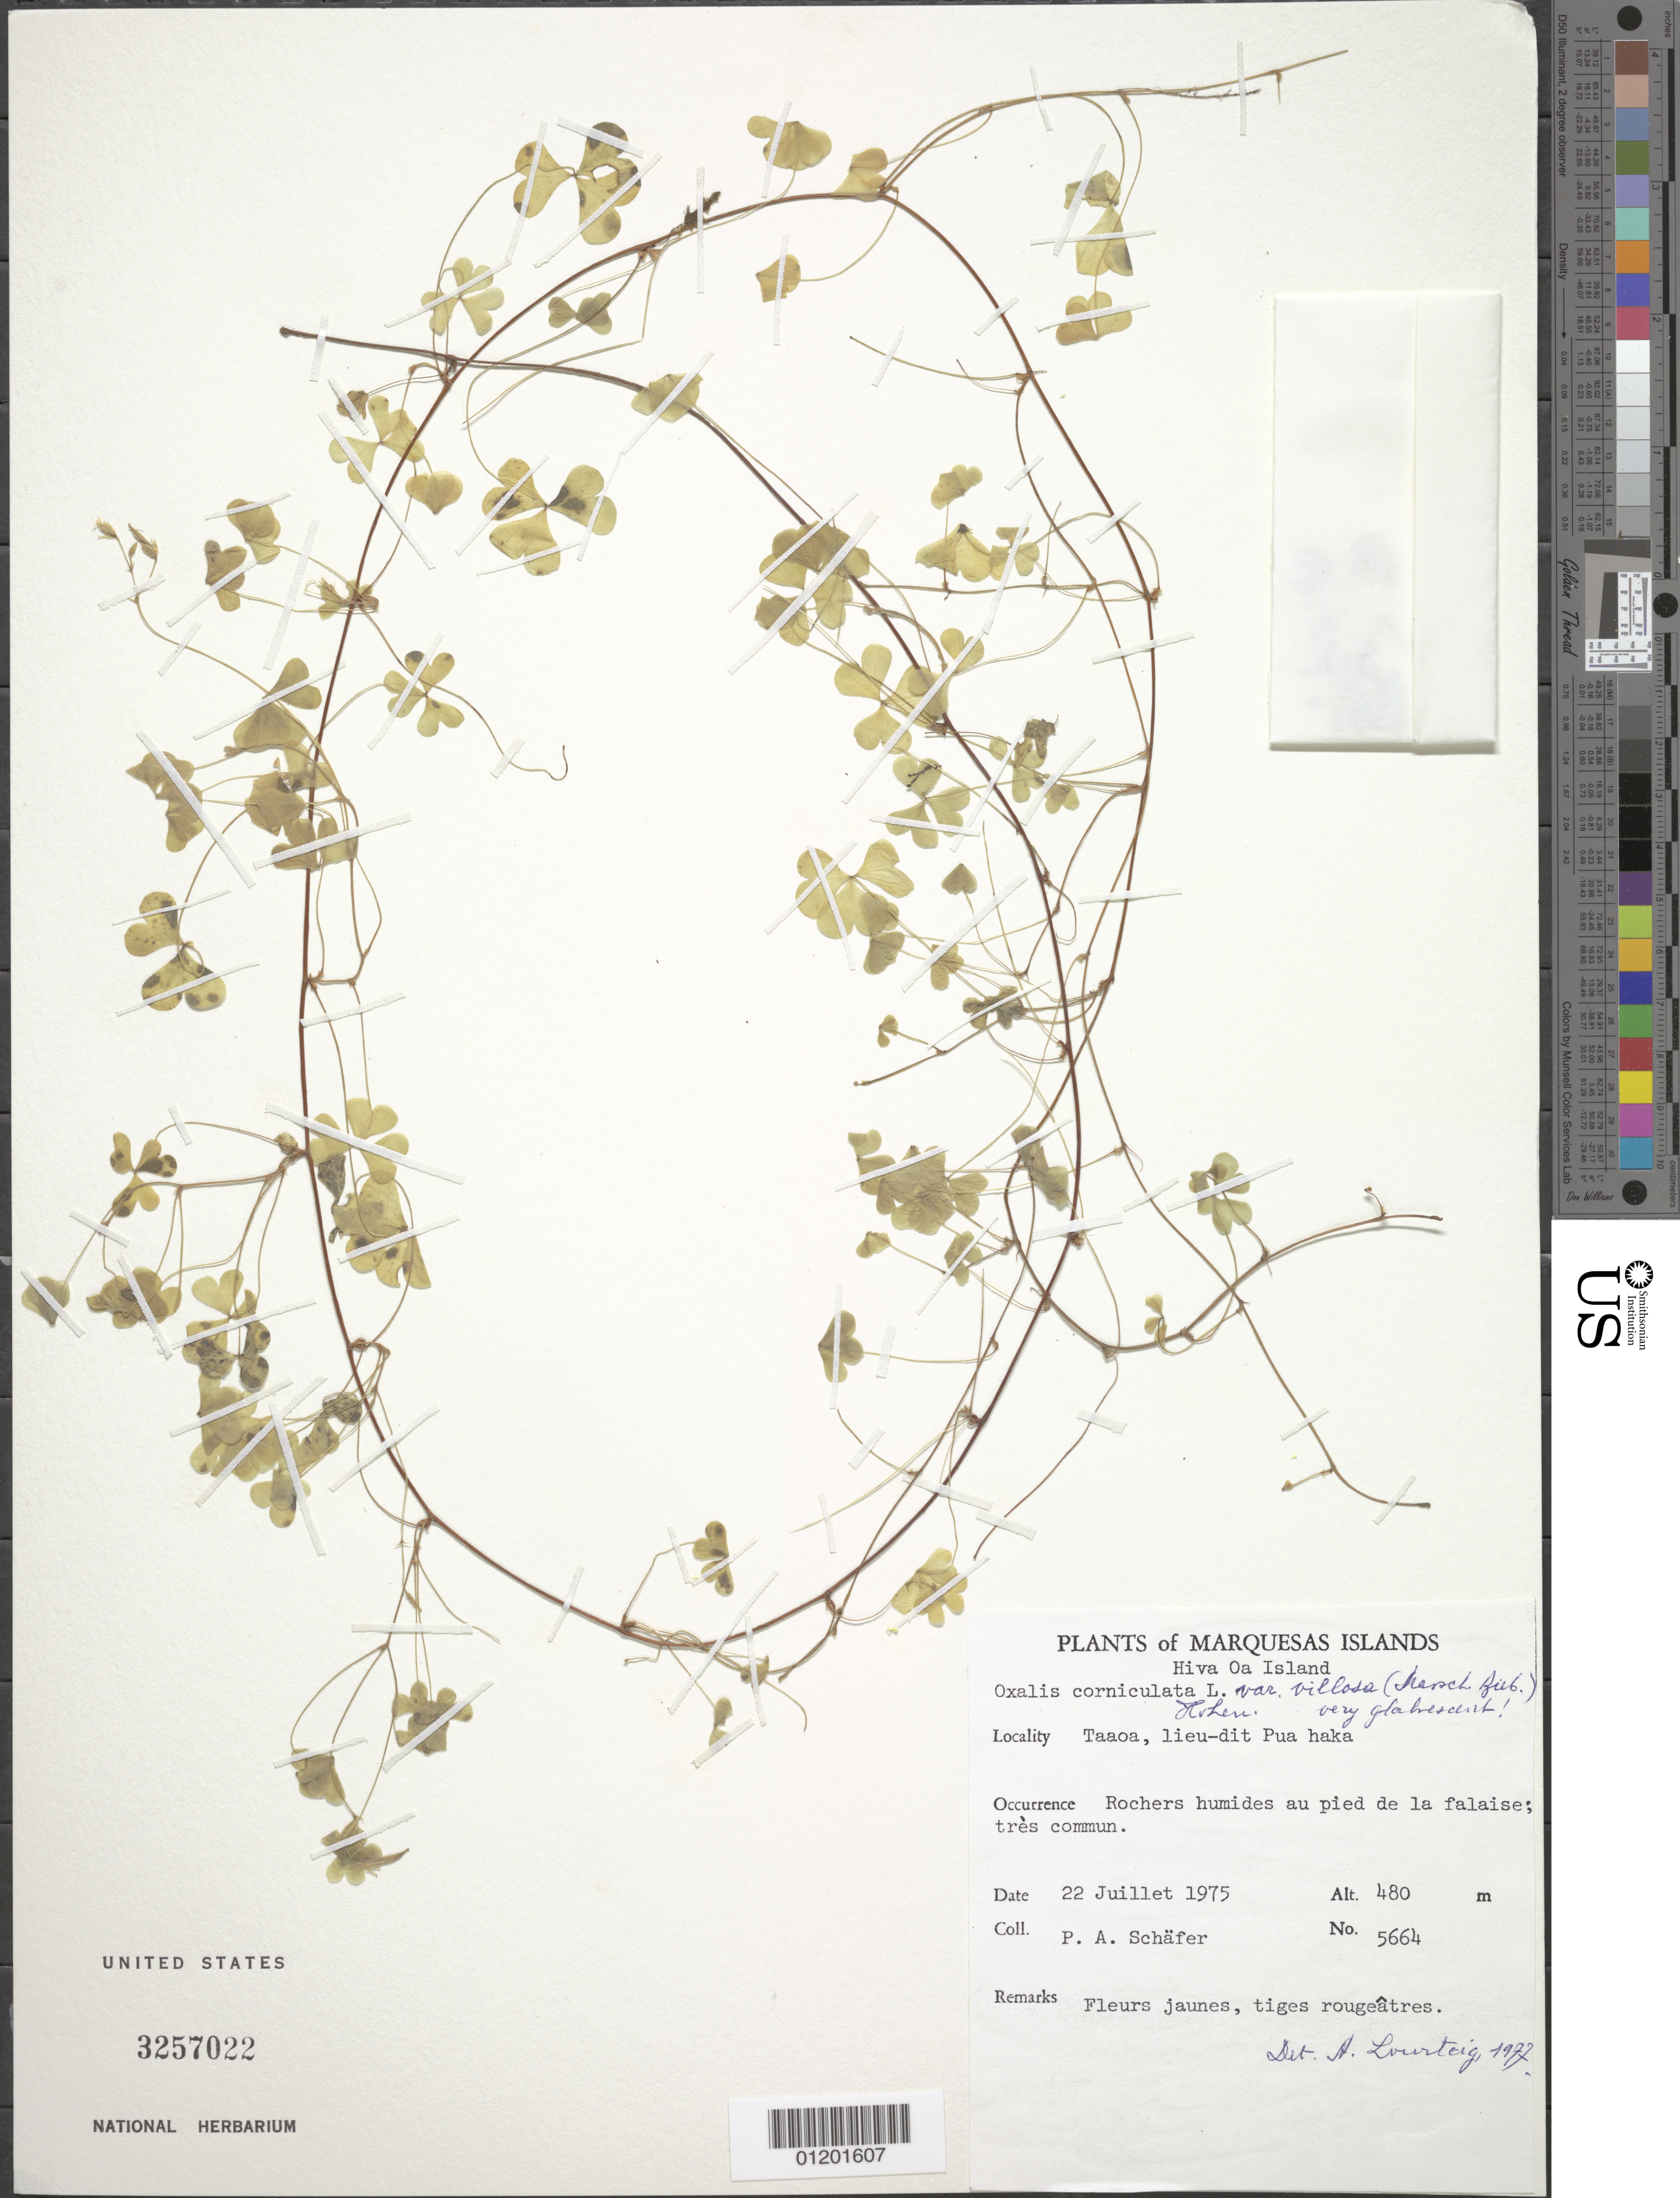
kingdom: Plantae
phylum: Tracheophyta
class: Magnoliopsida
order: Oxalidales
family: Oxalidaceae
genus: Oxalis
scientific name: Oxalis corniculata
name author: L.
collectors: P. A. Schäfer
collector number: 5664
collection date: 1975-07-22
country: French Polynesia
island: Hiva Oa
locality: Taaoa, lieu-dit Pua haka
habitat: Rochers humides au pied de la falaise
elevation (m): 480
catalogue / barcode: US 3257022